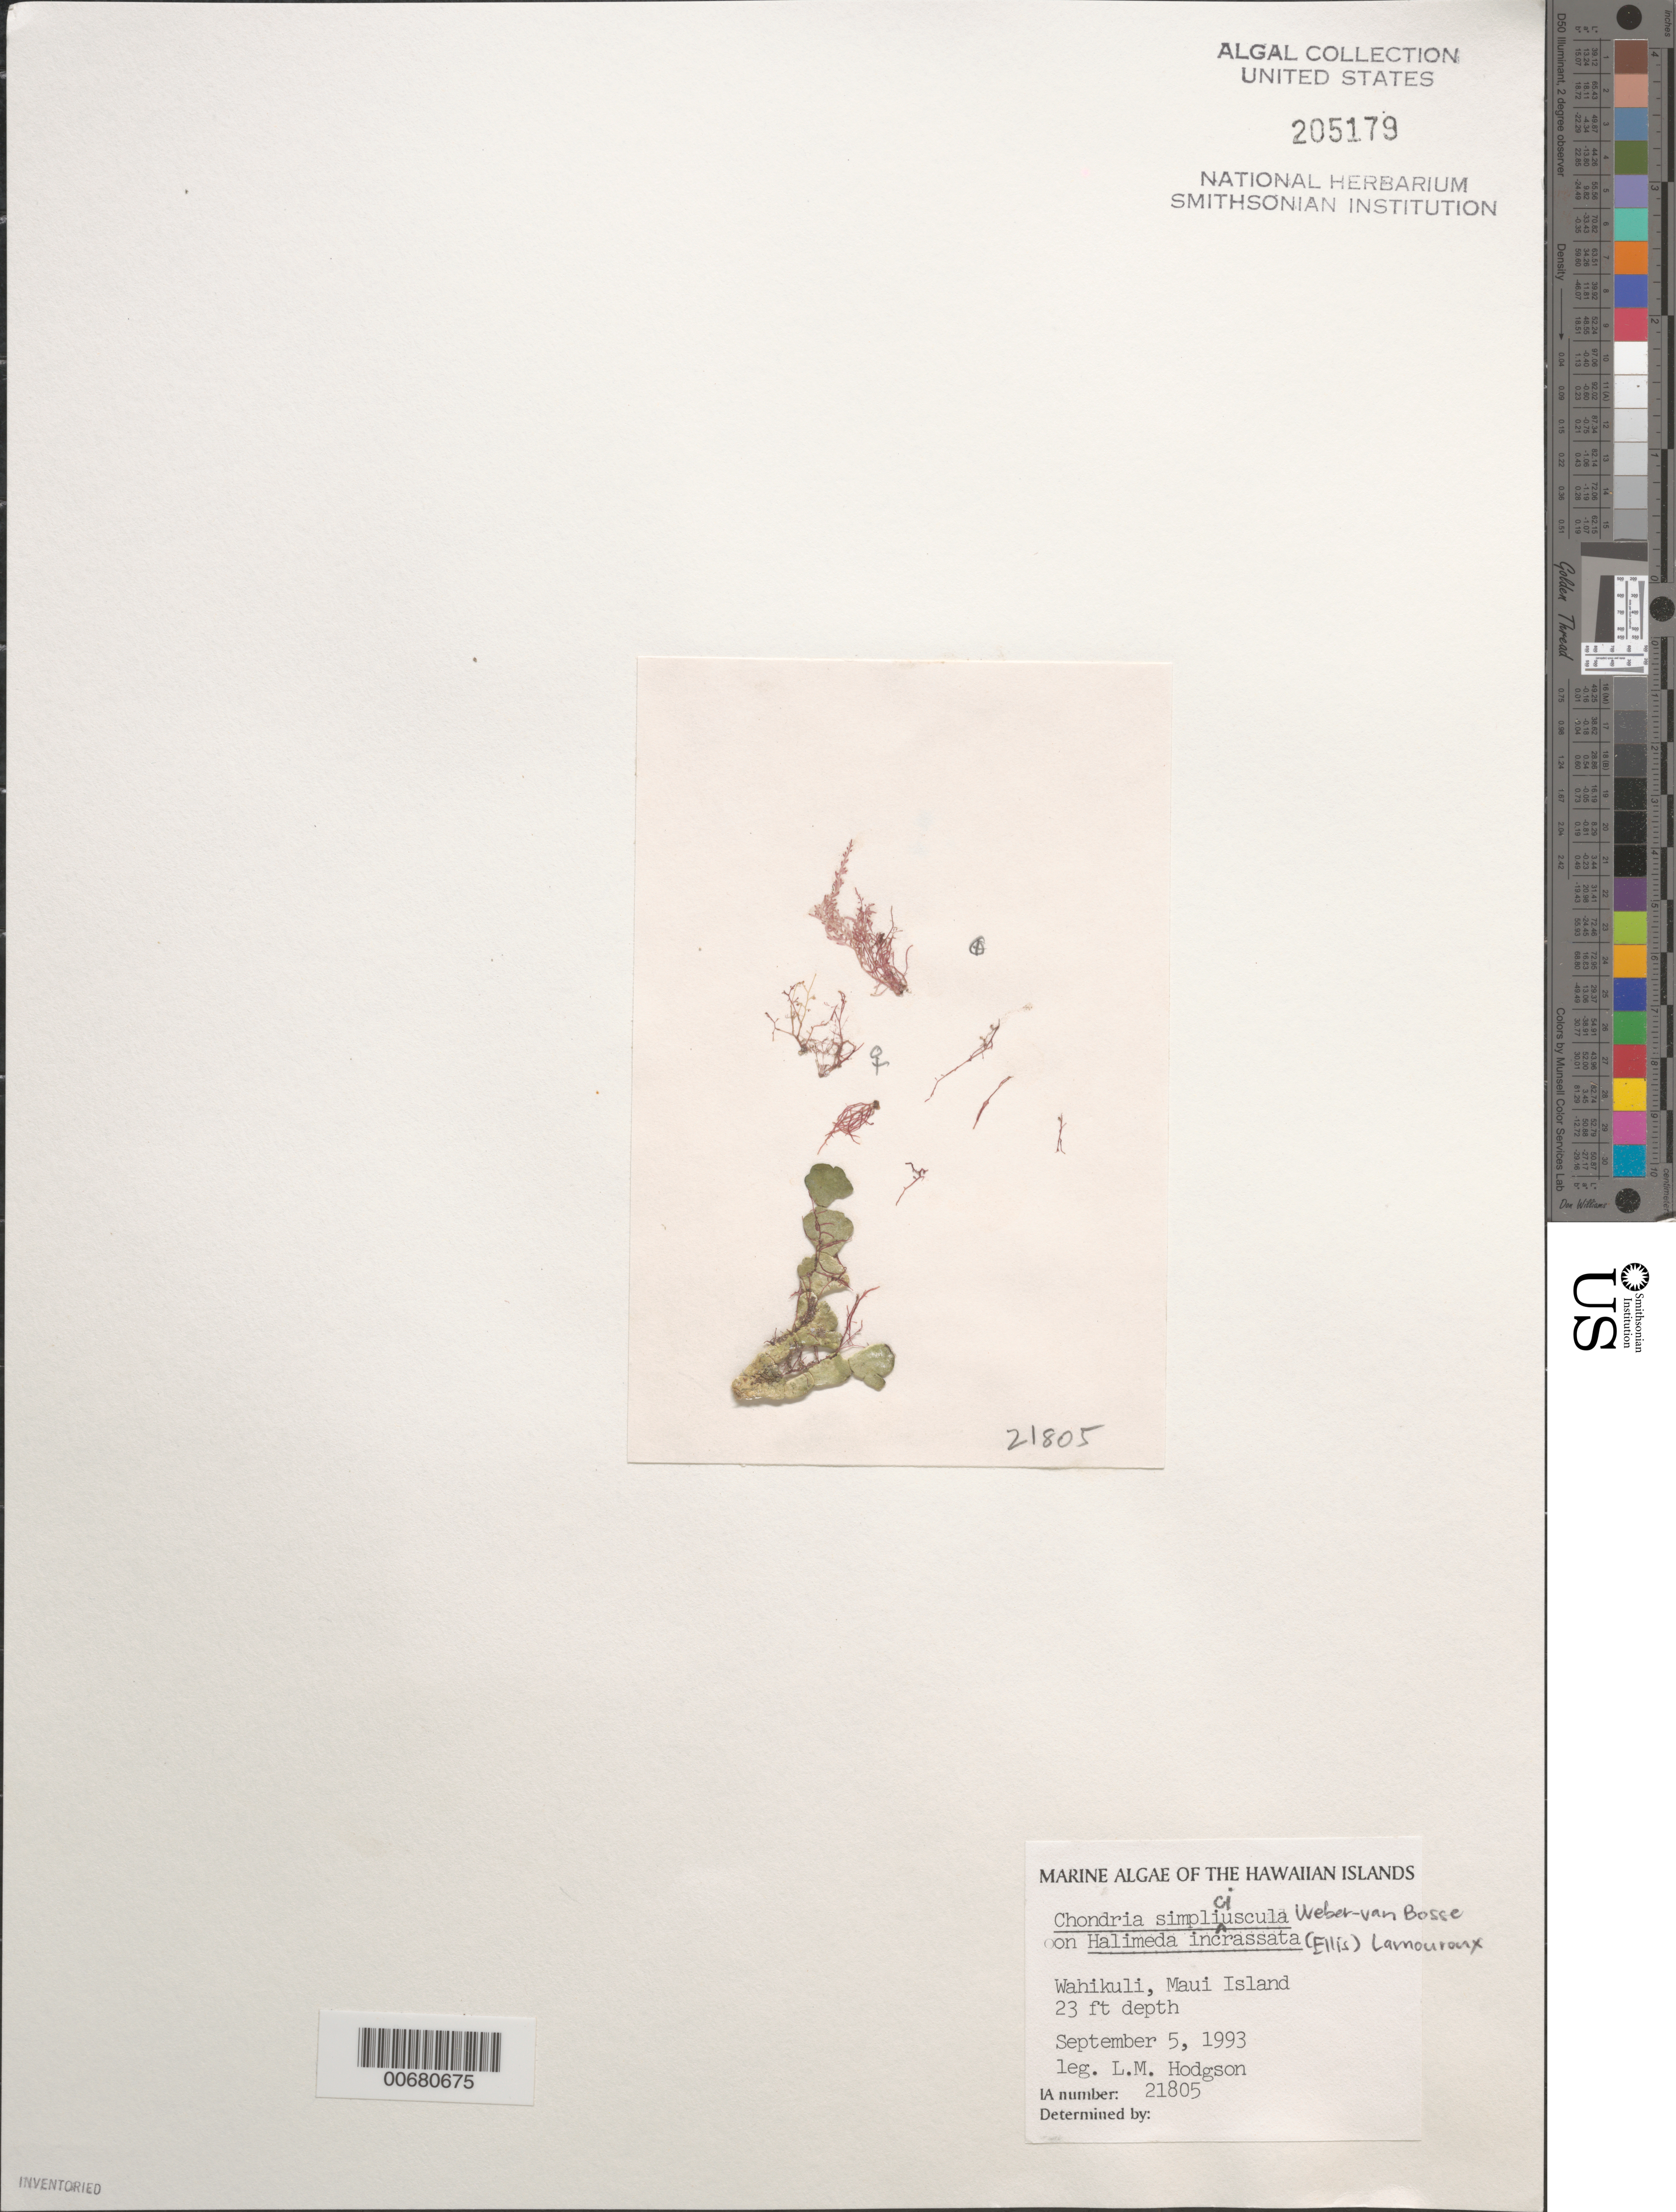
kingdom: Plantae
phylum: Rhodophyta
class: Florideophyceae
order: Ceramiales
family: Rhodomelaceae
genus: Chondria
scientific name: Chondria simpliciuscula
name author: Weber Bosse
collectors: L. M. Hodgson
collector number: IAA 21805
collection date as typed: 05 Sep 1993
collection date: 1993-09-05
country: United States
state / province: Hawaii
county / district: Maui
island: Maui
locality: Wahikuli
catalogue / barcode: US 205179